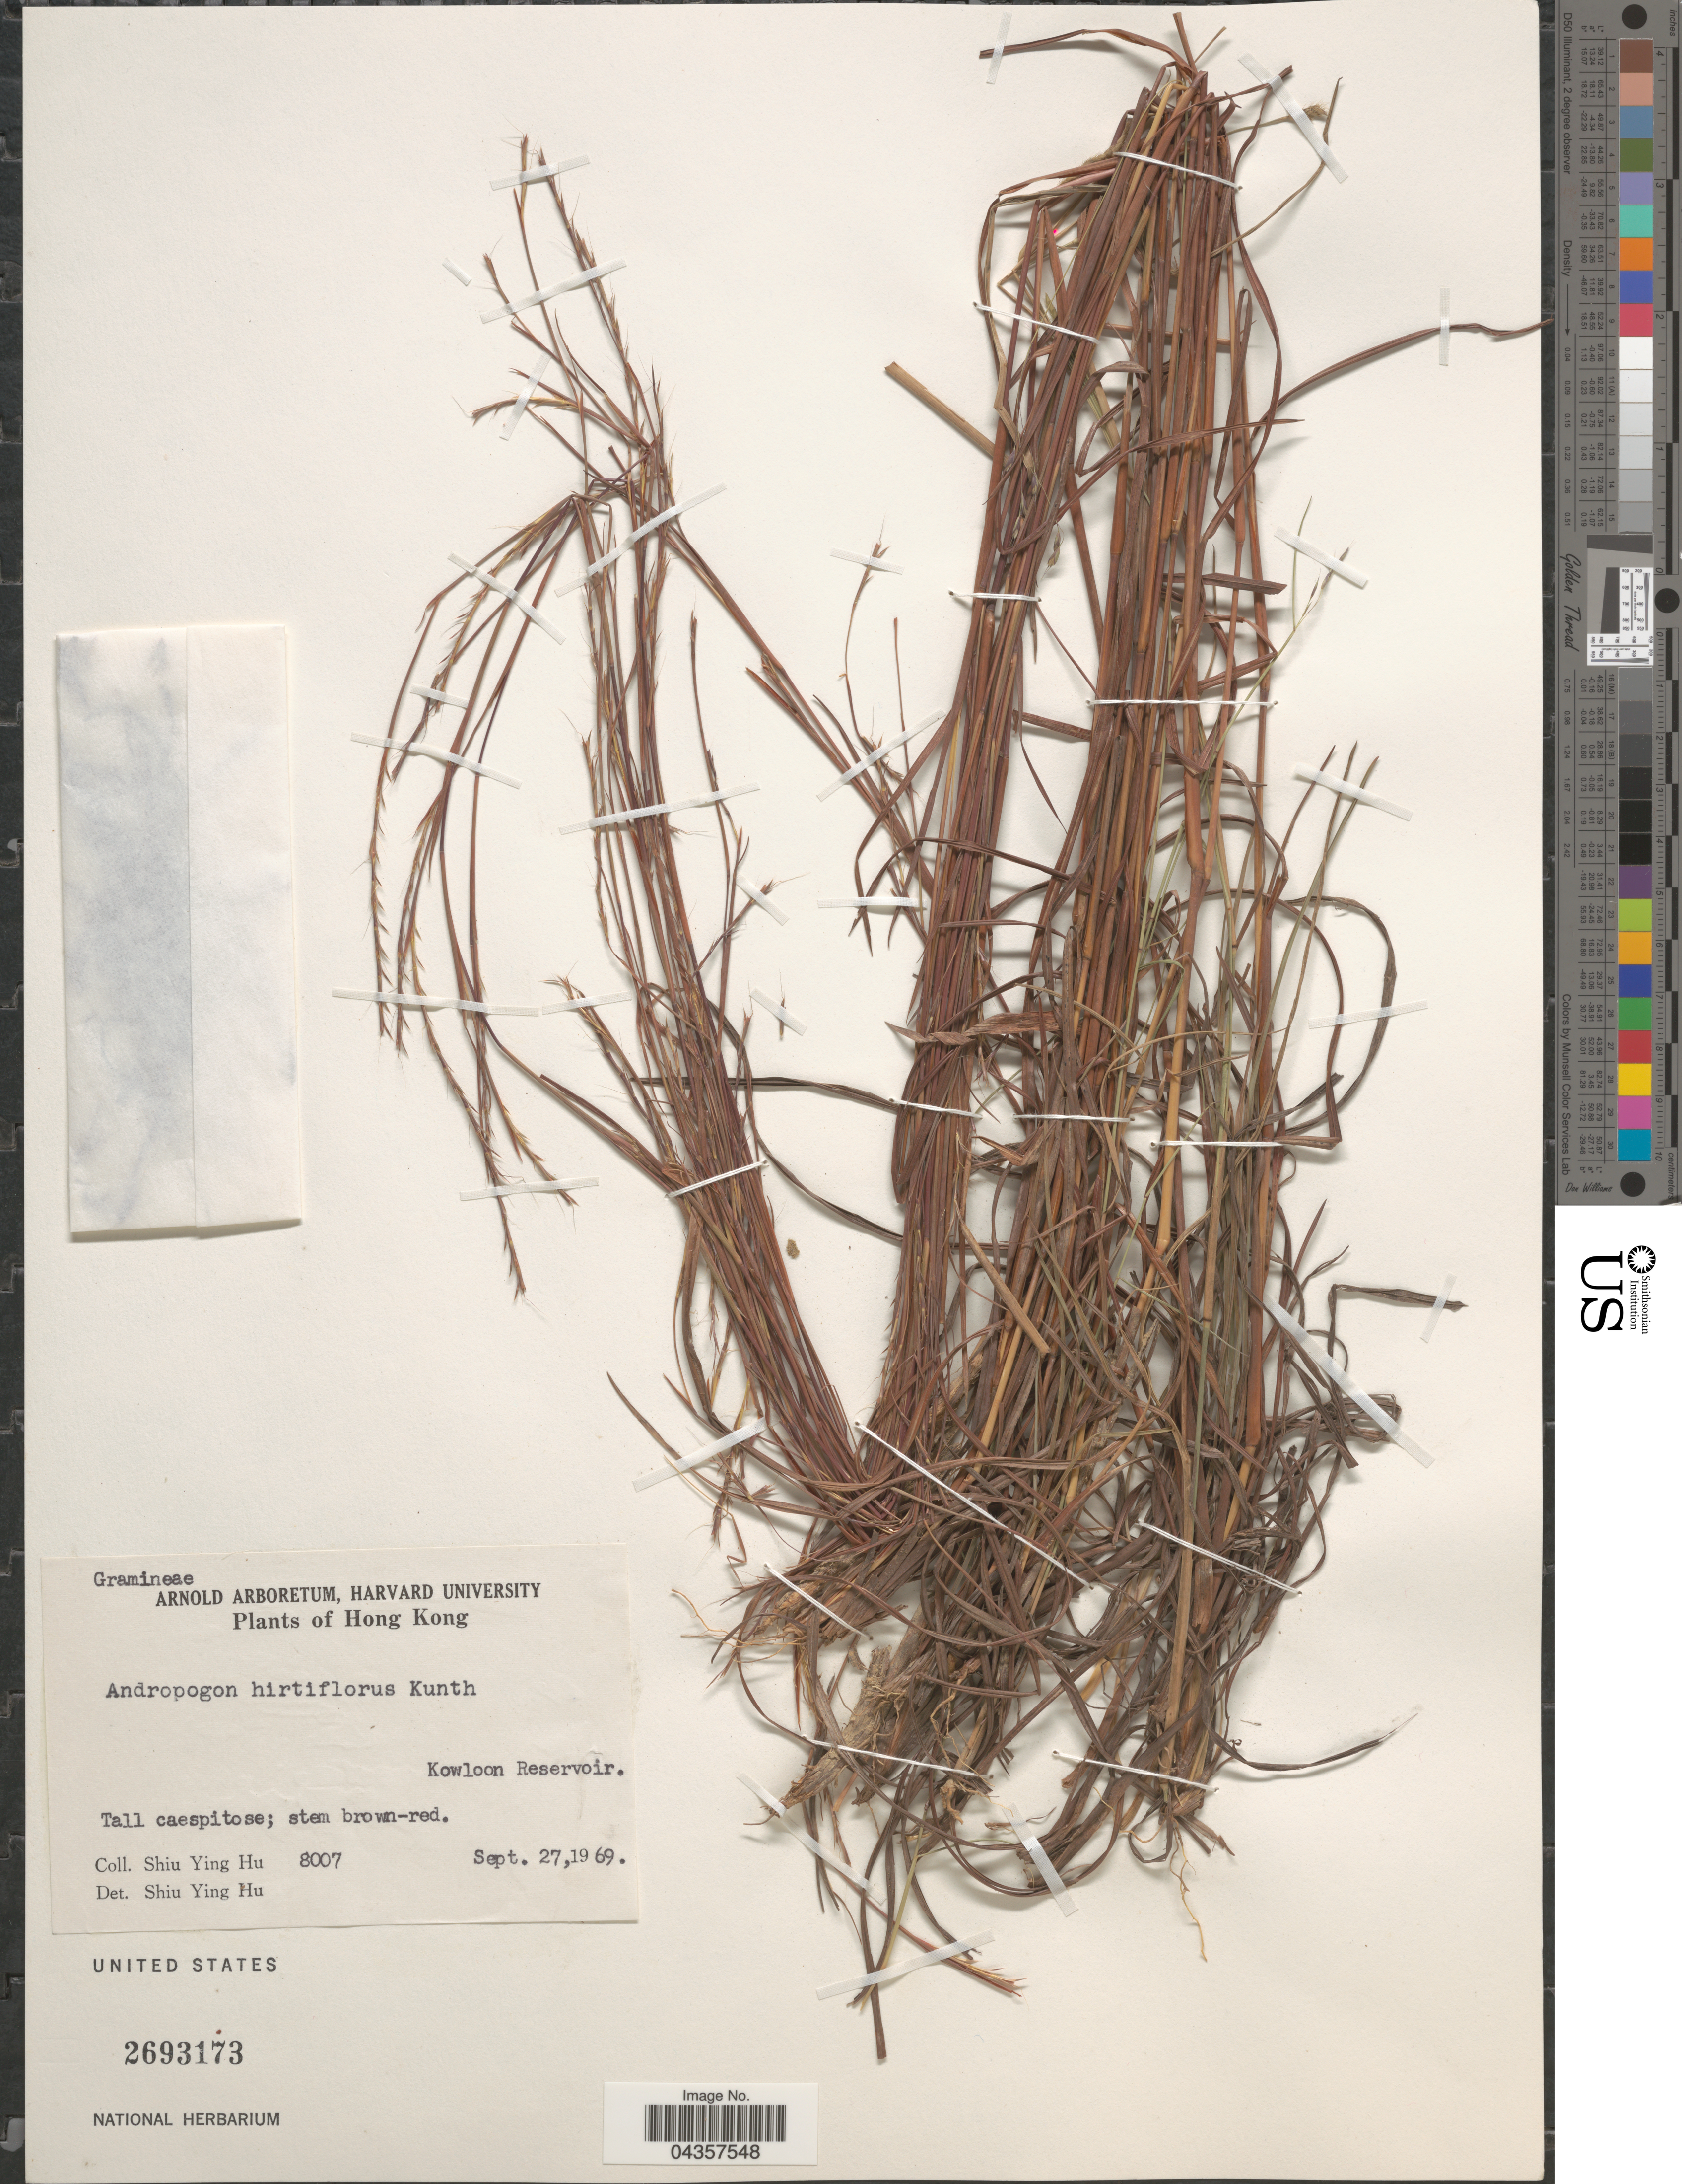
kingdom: Plantae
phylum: Tracheophyta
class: Liliopsida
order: Poales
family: Poaceae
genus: Schizachyrium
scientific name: Schizachyrium sp.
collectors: S. Y. Hu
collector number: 8007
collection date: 1969-09-27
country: China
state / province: Hong Kong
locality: Kowloon Reservoir.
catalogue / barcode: US 2693173